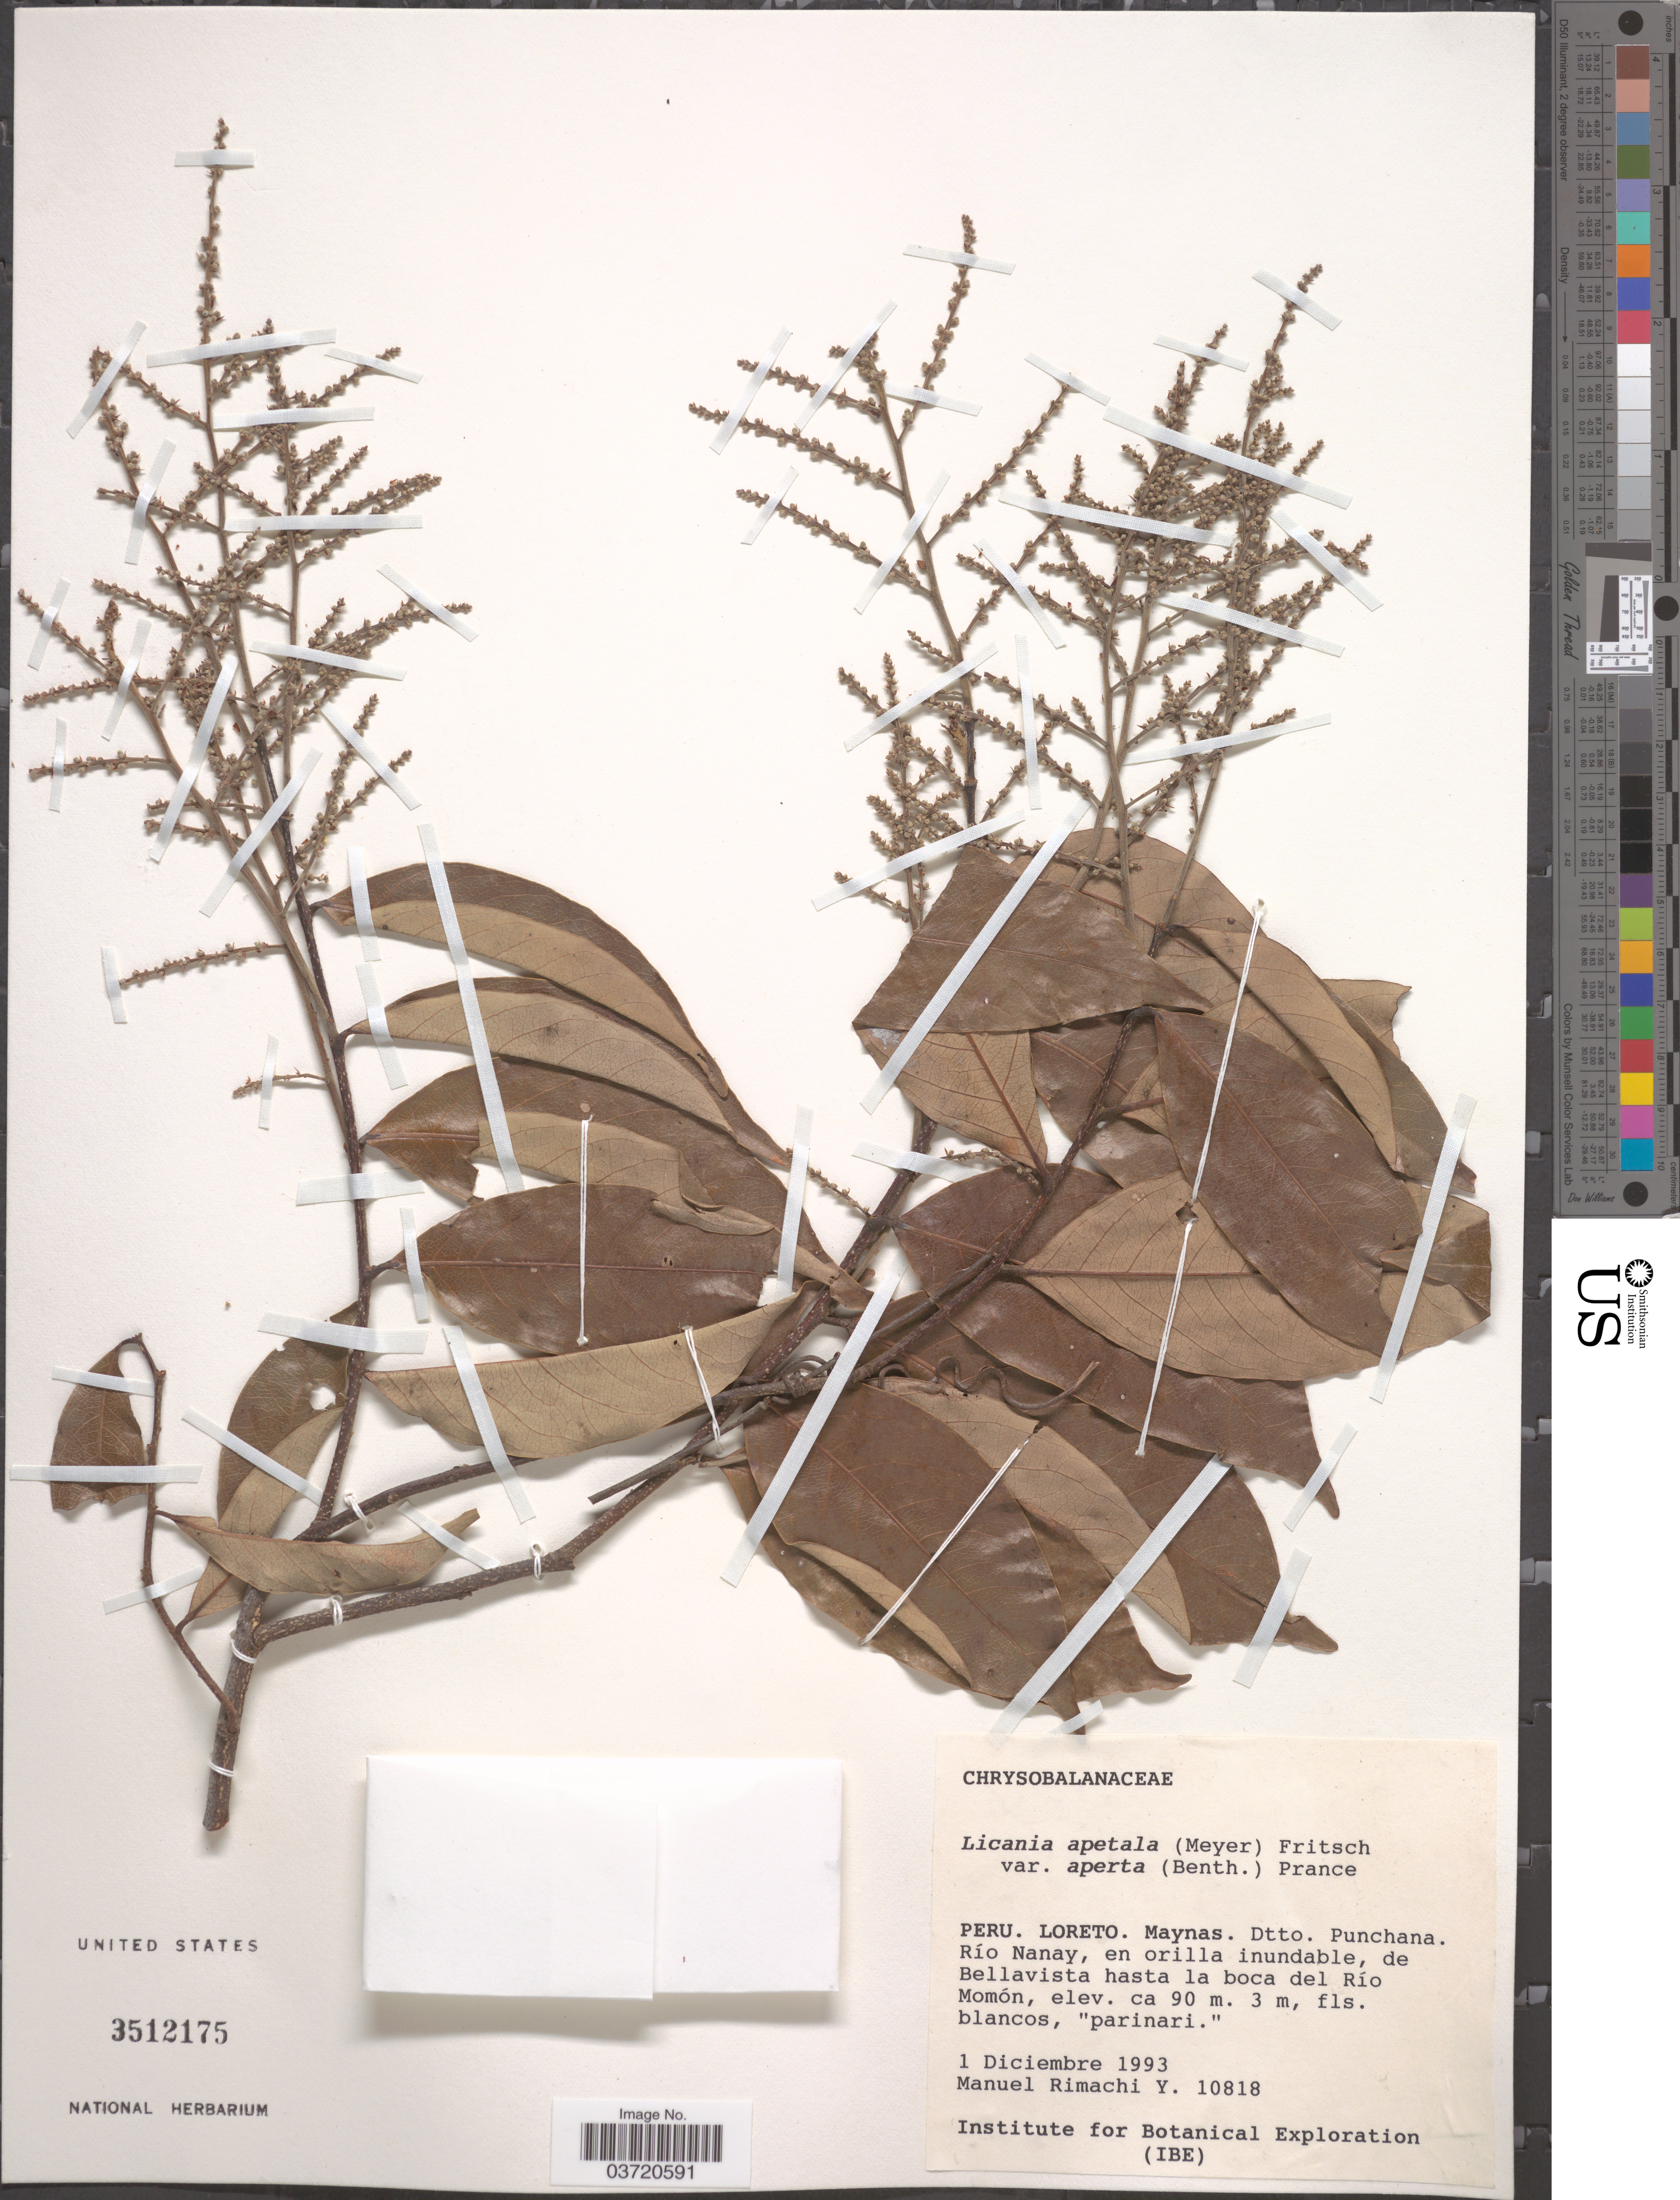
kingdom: Plantae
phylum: Tracheophyta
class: Magnoliopsida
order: Malpighiales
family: Chrysobalanaceae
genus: Leptobalanus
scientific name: Leptobalanus apetalus var. apertus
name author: (Benth.) Sothers & Prance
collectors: M. Rimachi Y.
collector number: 10818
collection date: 1993-12-01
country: Peru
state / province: Loreto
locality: Maynas. Dtto. Punchana. Río Nanay, en orilla inundable, de Bellavista hasta la boca del Río Momón.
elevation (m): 90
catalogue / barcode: US 3512175